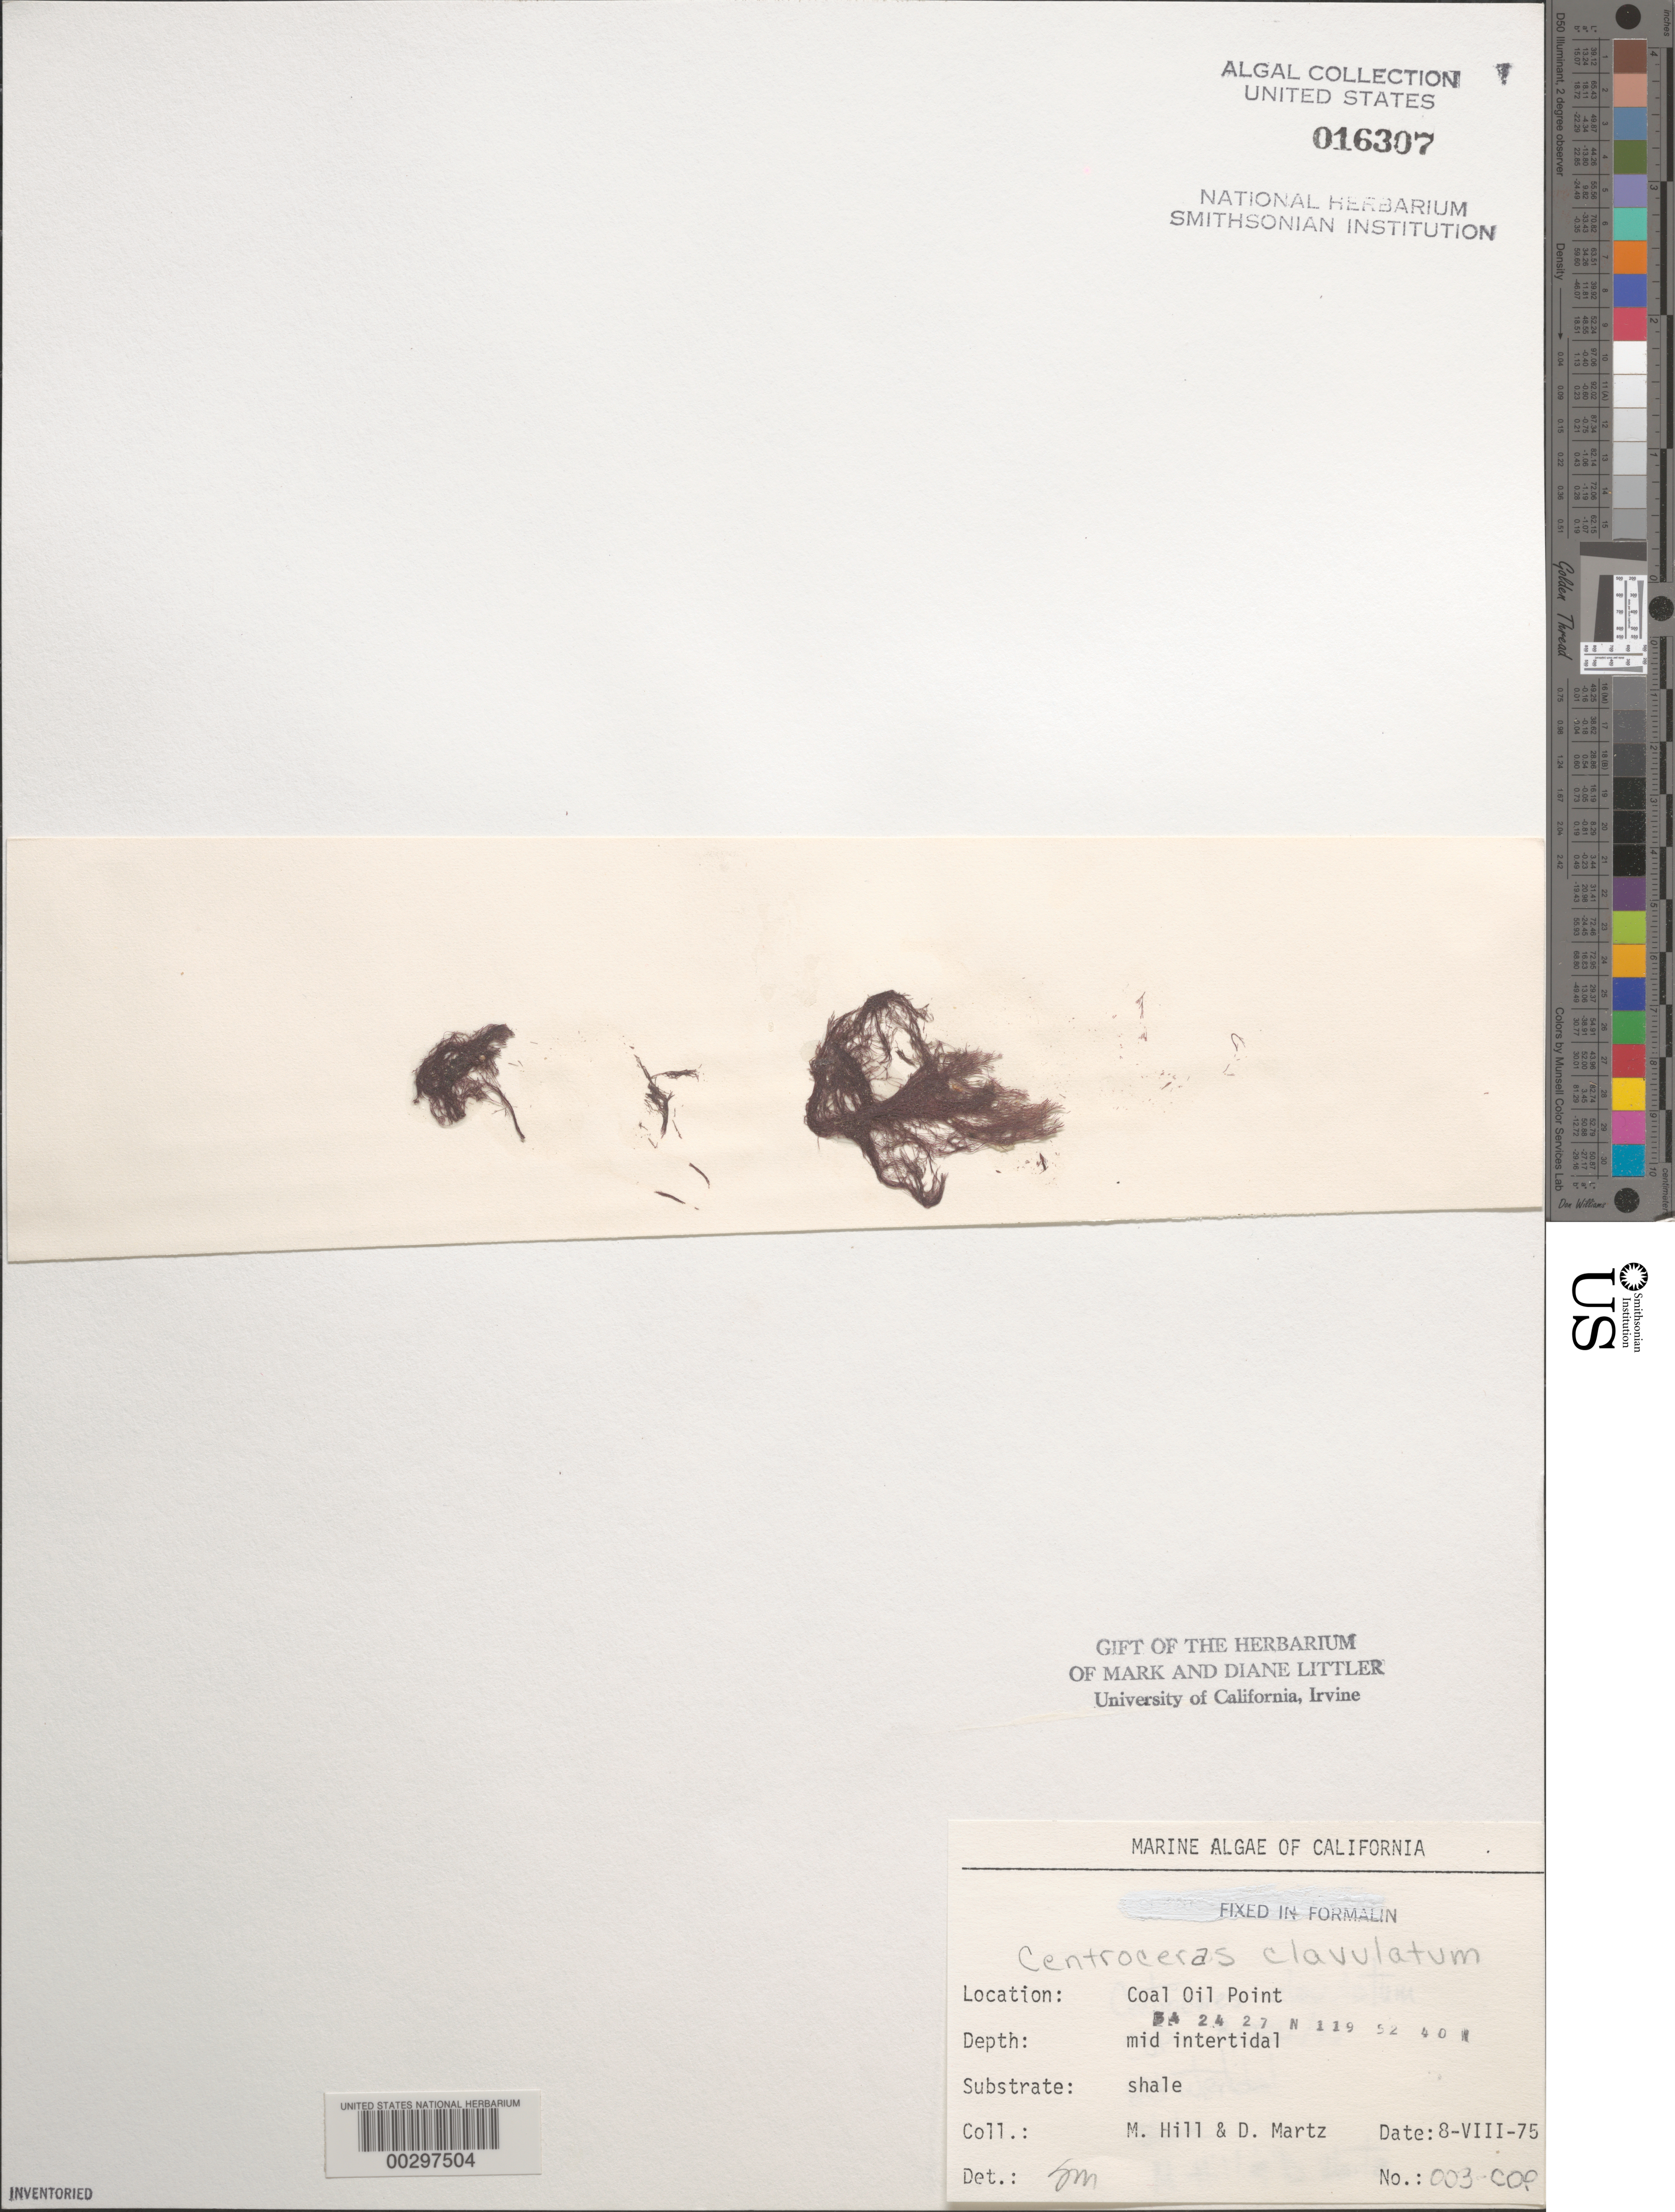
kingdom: Plantae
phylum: Rhodophyta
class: Florideophyceae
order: Ceramiales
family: Ceramiaceae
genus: Centroceras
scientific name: Centroceras clavulatum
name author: (C. Agardh) Mont.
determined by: Murray, S. N.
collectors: M. Hill & D. Martz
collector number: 003-cop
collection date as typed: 08 Aug 1975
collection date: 1975-08-08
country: United States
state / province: California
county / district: Santa Barbara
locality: Coal Oil Point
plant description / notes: BLM-SOCALBIGHT Rocky Intertidal Survey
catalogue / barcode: US 16307